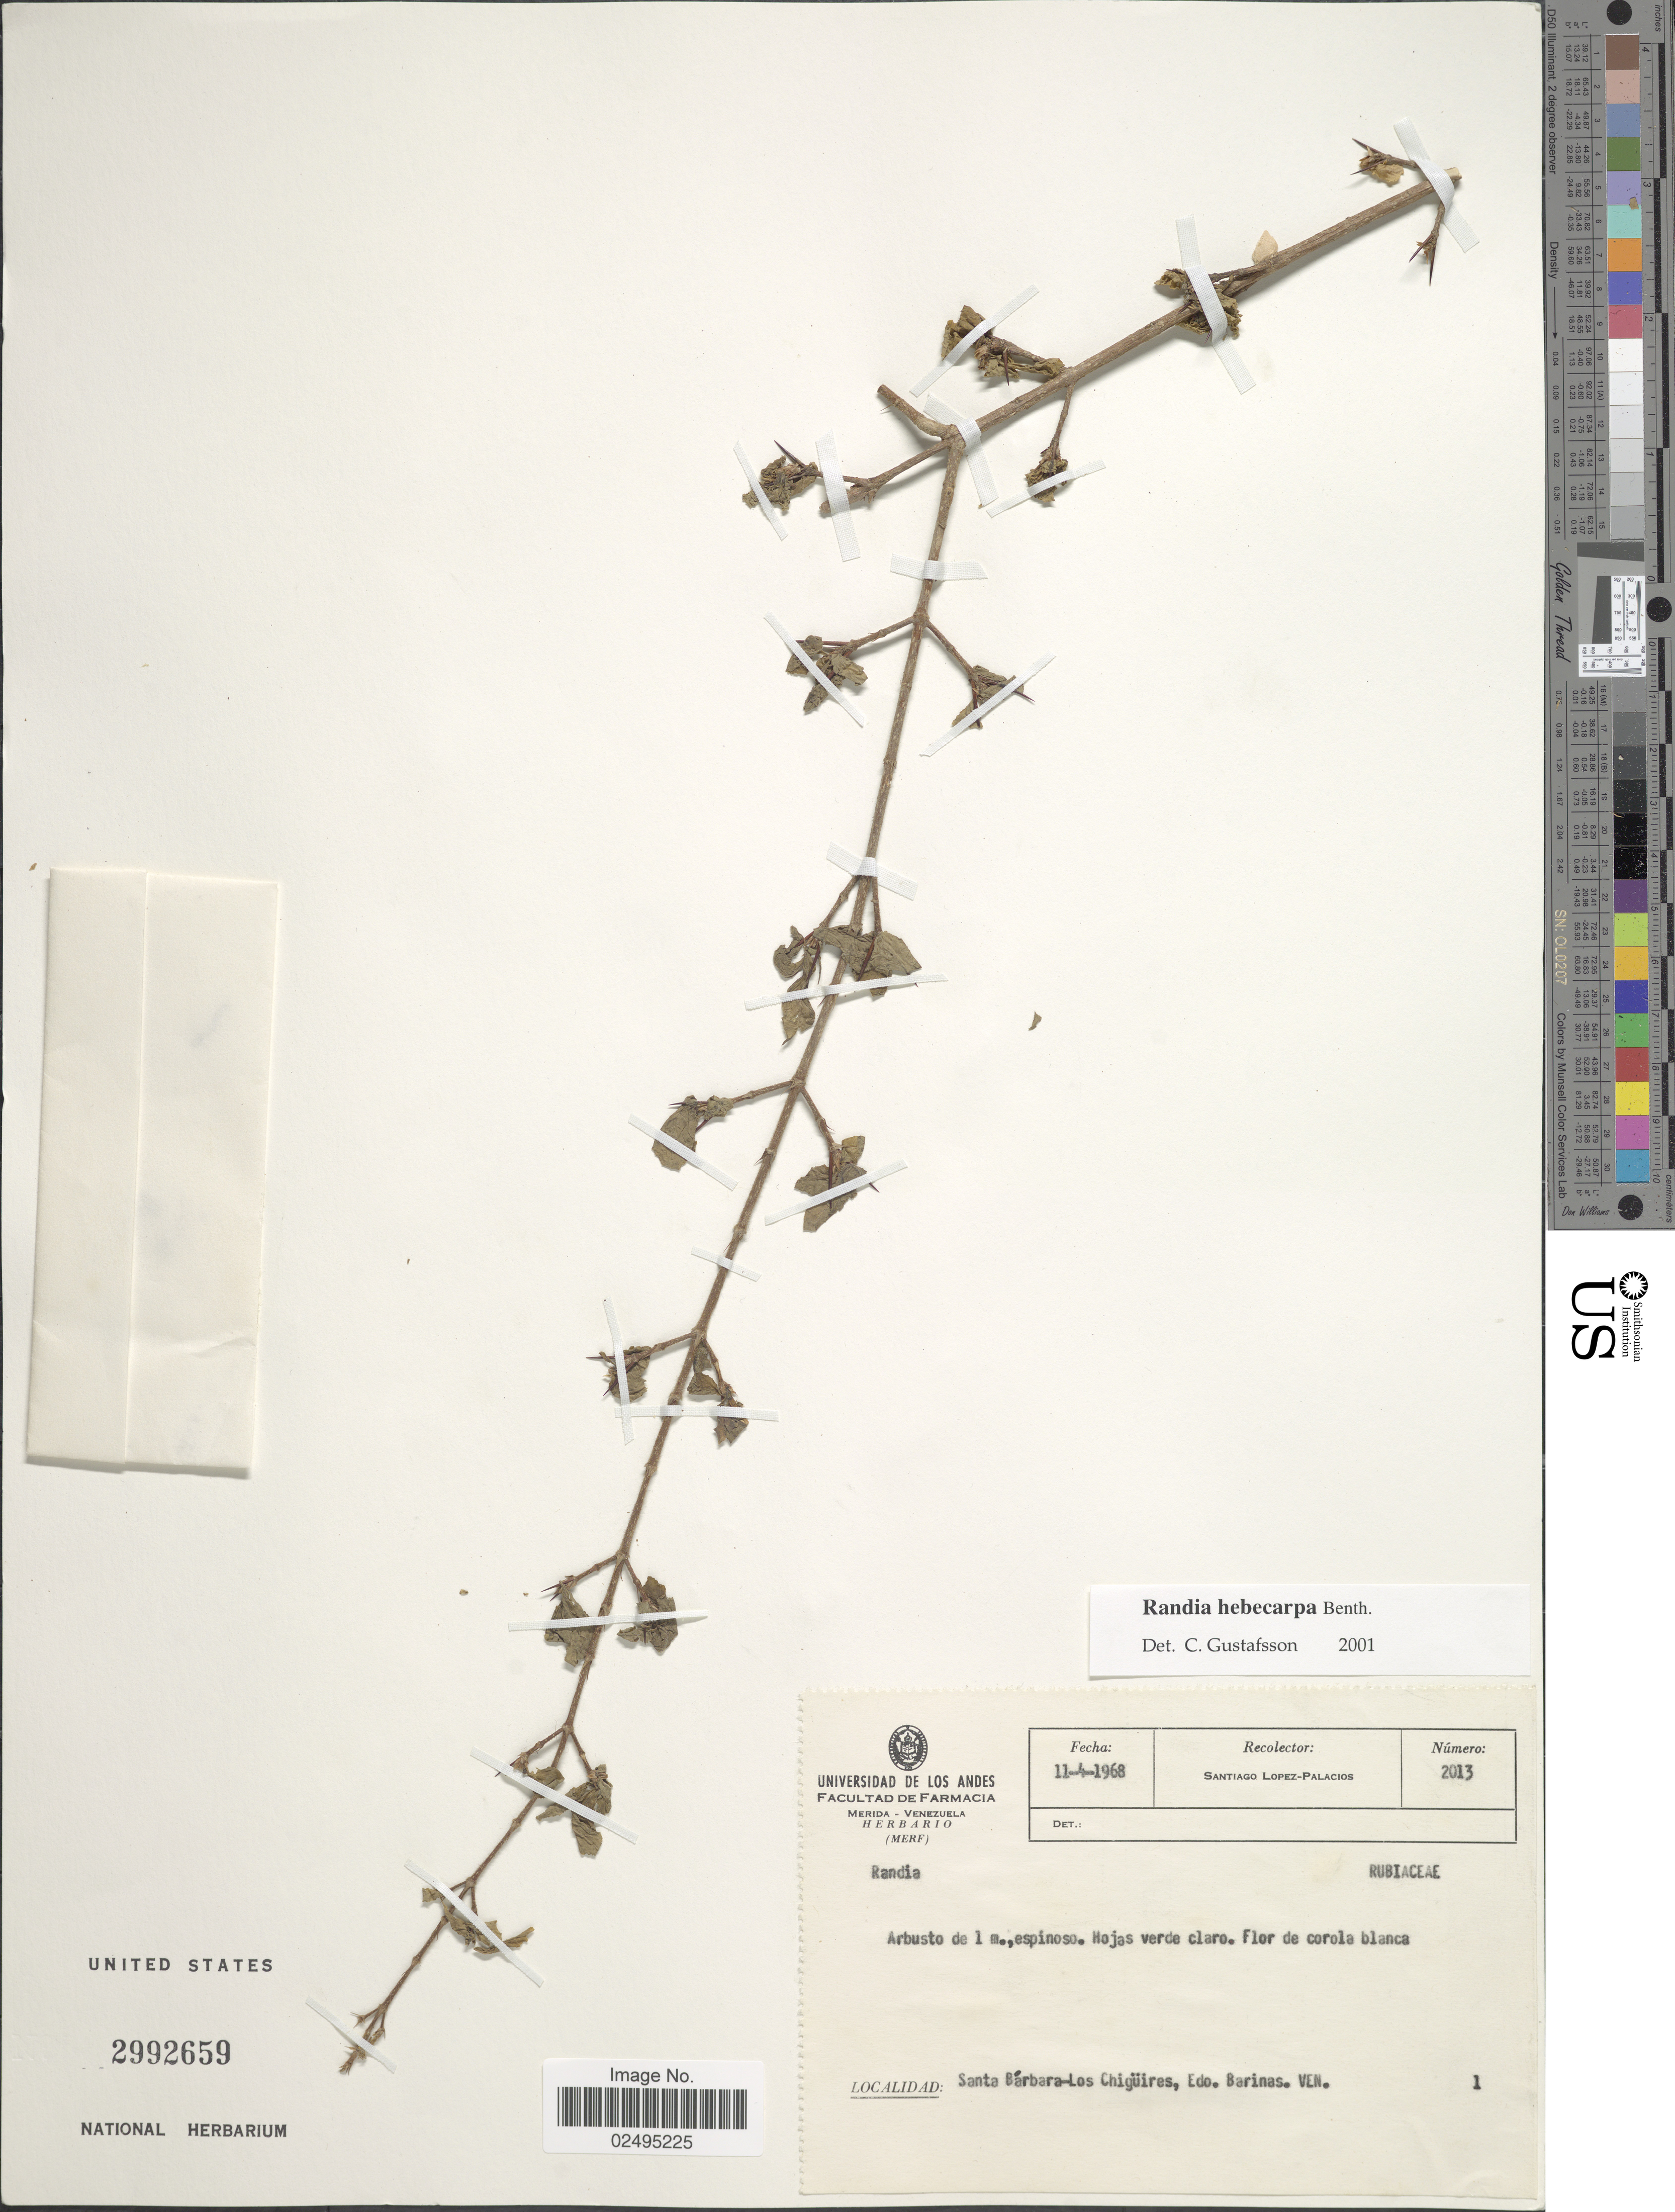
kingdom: Plantae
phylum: Tracheophyta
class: Magnoliopsida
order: Gentianales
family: Rubiaceae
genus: Randia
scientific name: Randia hebecarpa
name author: Benth.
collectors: S. López-Palacios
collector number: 2013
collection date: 1968-04-11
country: Venezuela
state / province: Barinas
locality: Santa Barbara-Los Chiqueres, Edo. Barinas, Ven.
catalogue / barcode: US 2992659